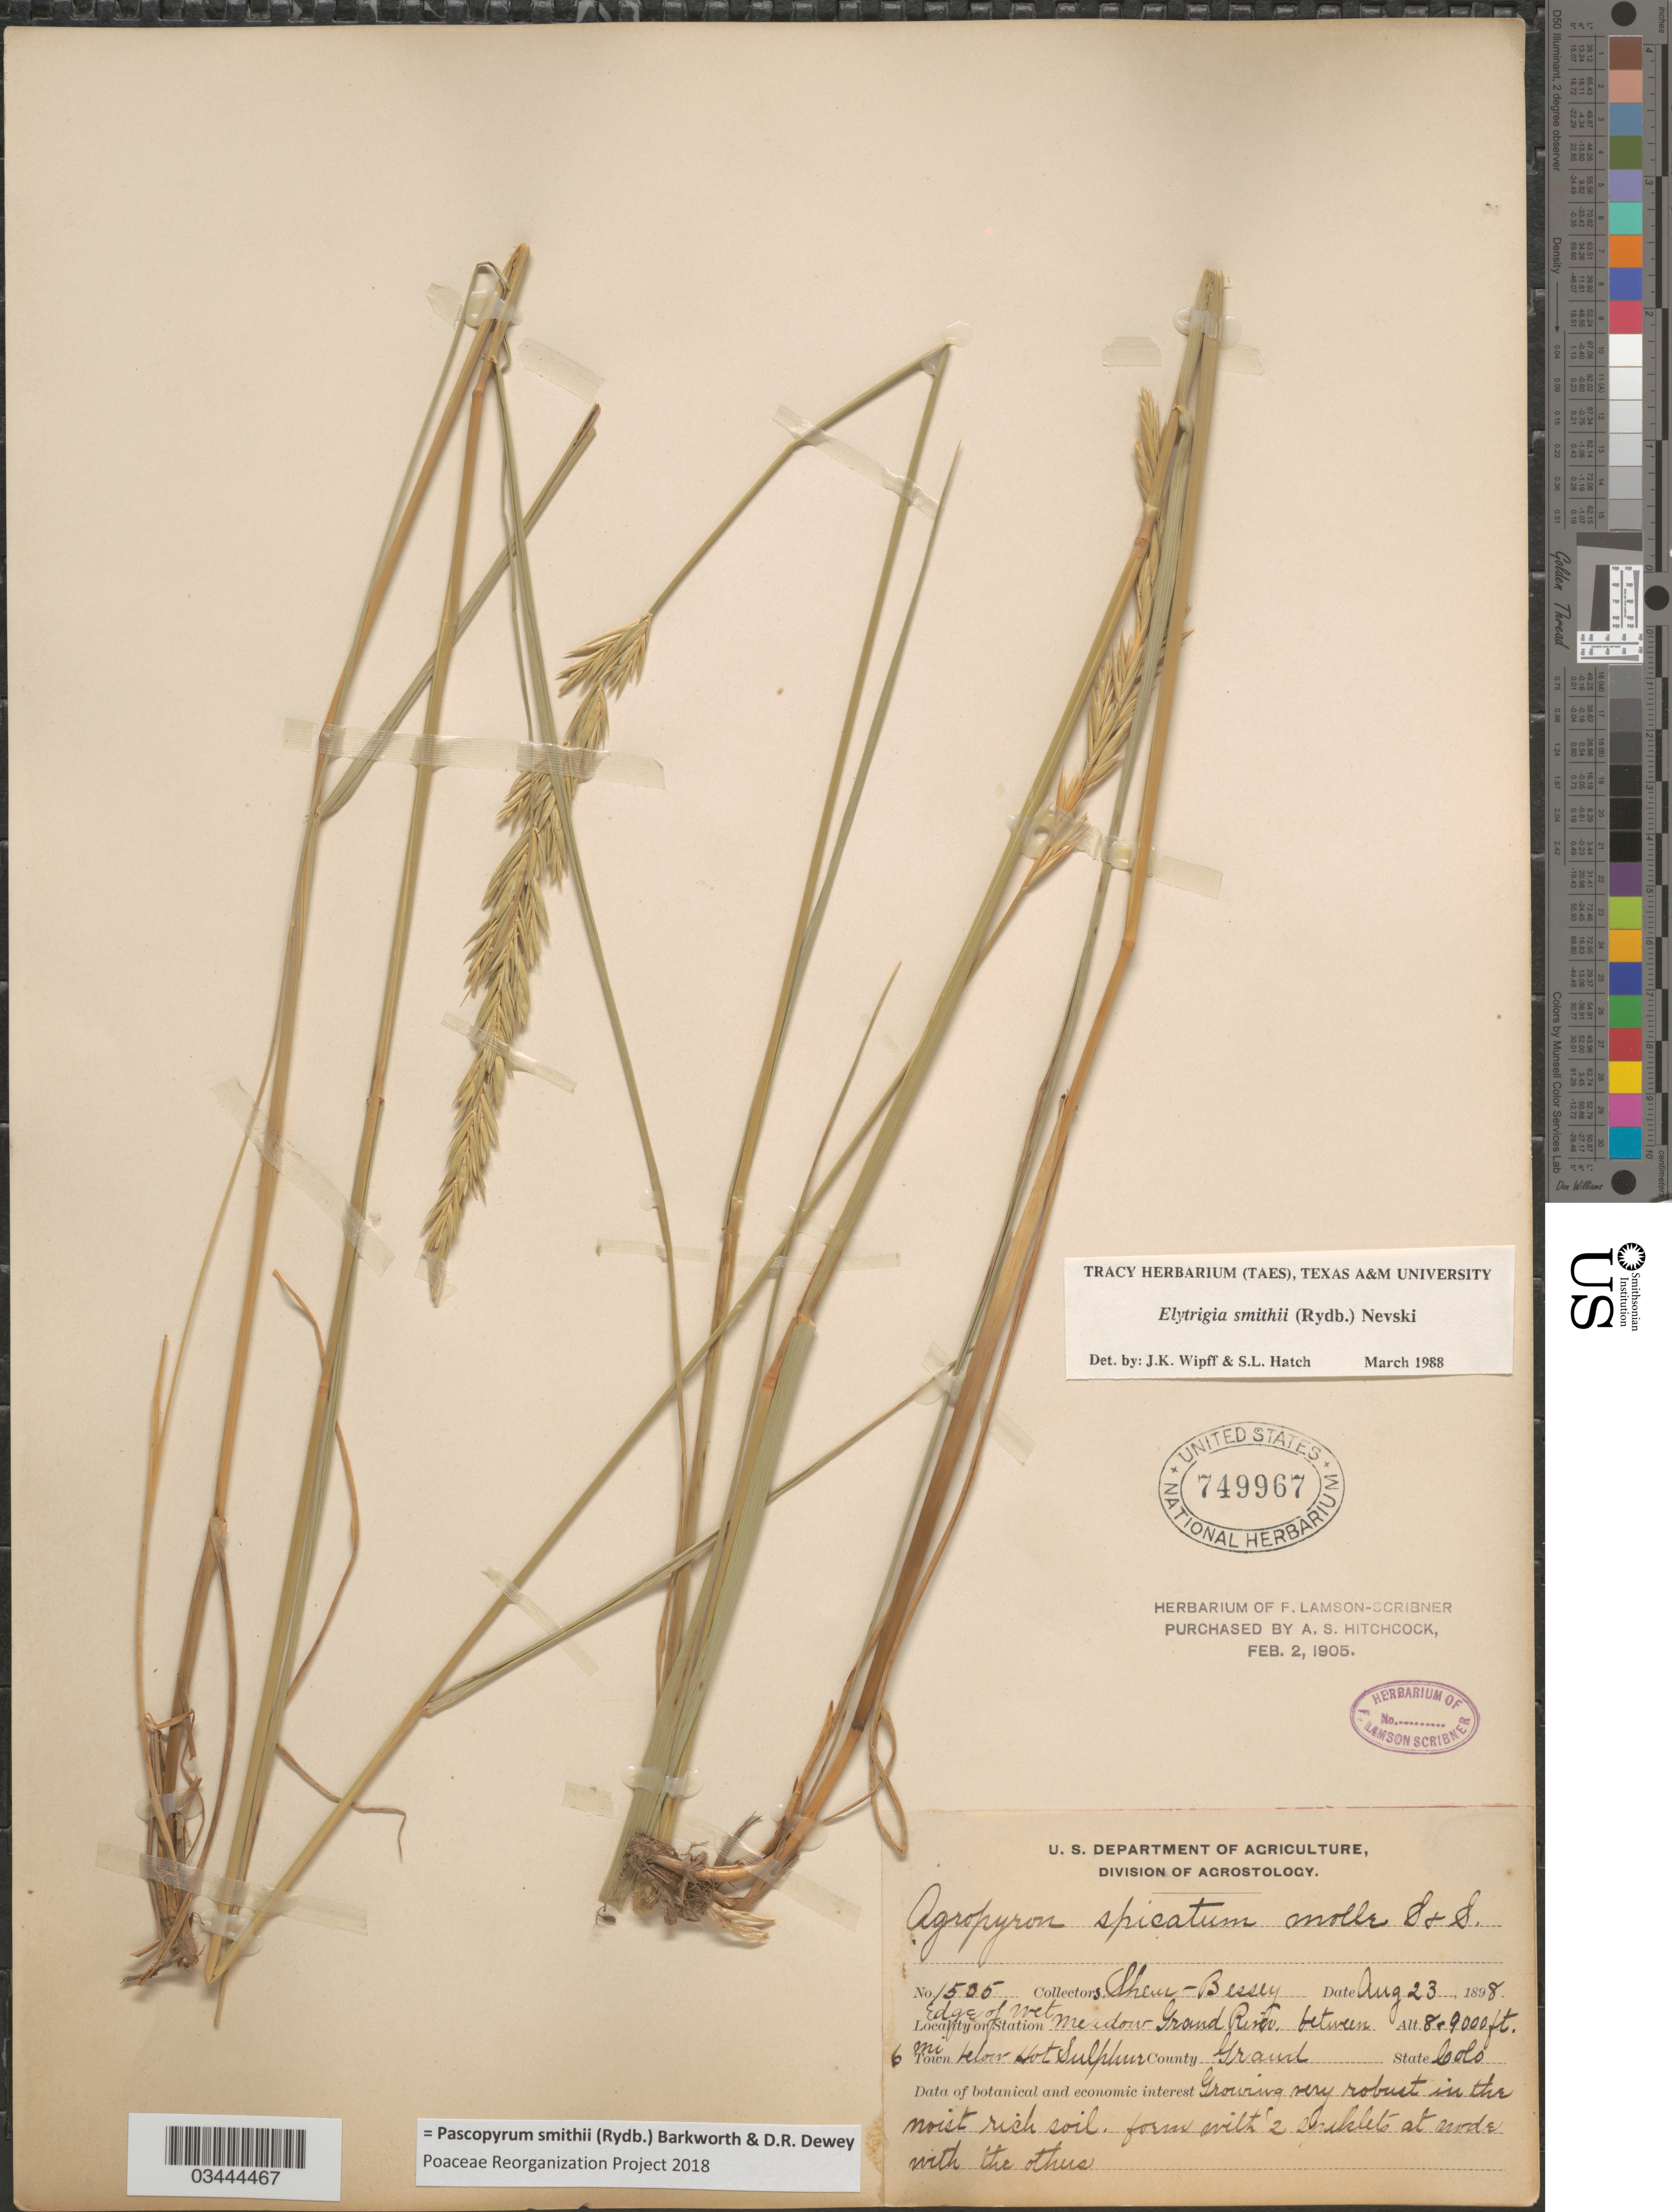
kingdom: Plantae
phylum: Tracheophyta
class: Liliopsida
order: Poales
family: Poaceae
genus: Pascopyrum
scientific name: Pascopyrum smithii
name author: (Rydb.) Barkworth & Dewey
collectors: -- Shear & -. Bessey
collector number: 1505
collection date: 1898-08-23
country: United States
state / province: Colorado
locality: Edge of wet meadow Grand River between 6 mi below Hot Sulphur. County Grand.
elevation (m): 2438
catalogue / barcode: US 749967